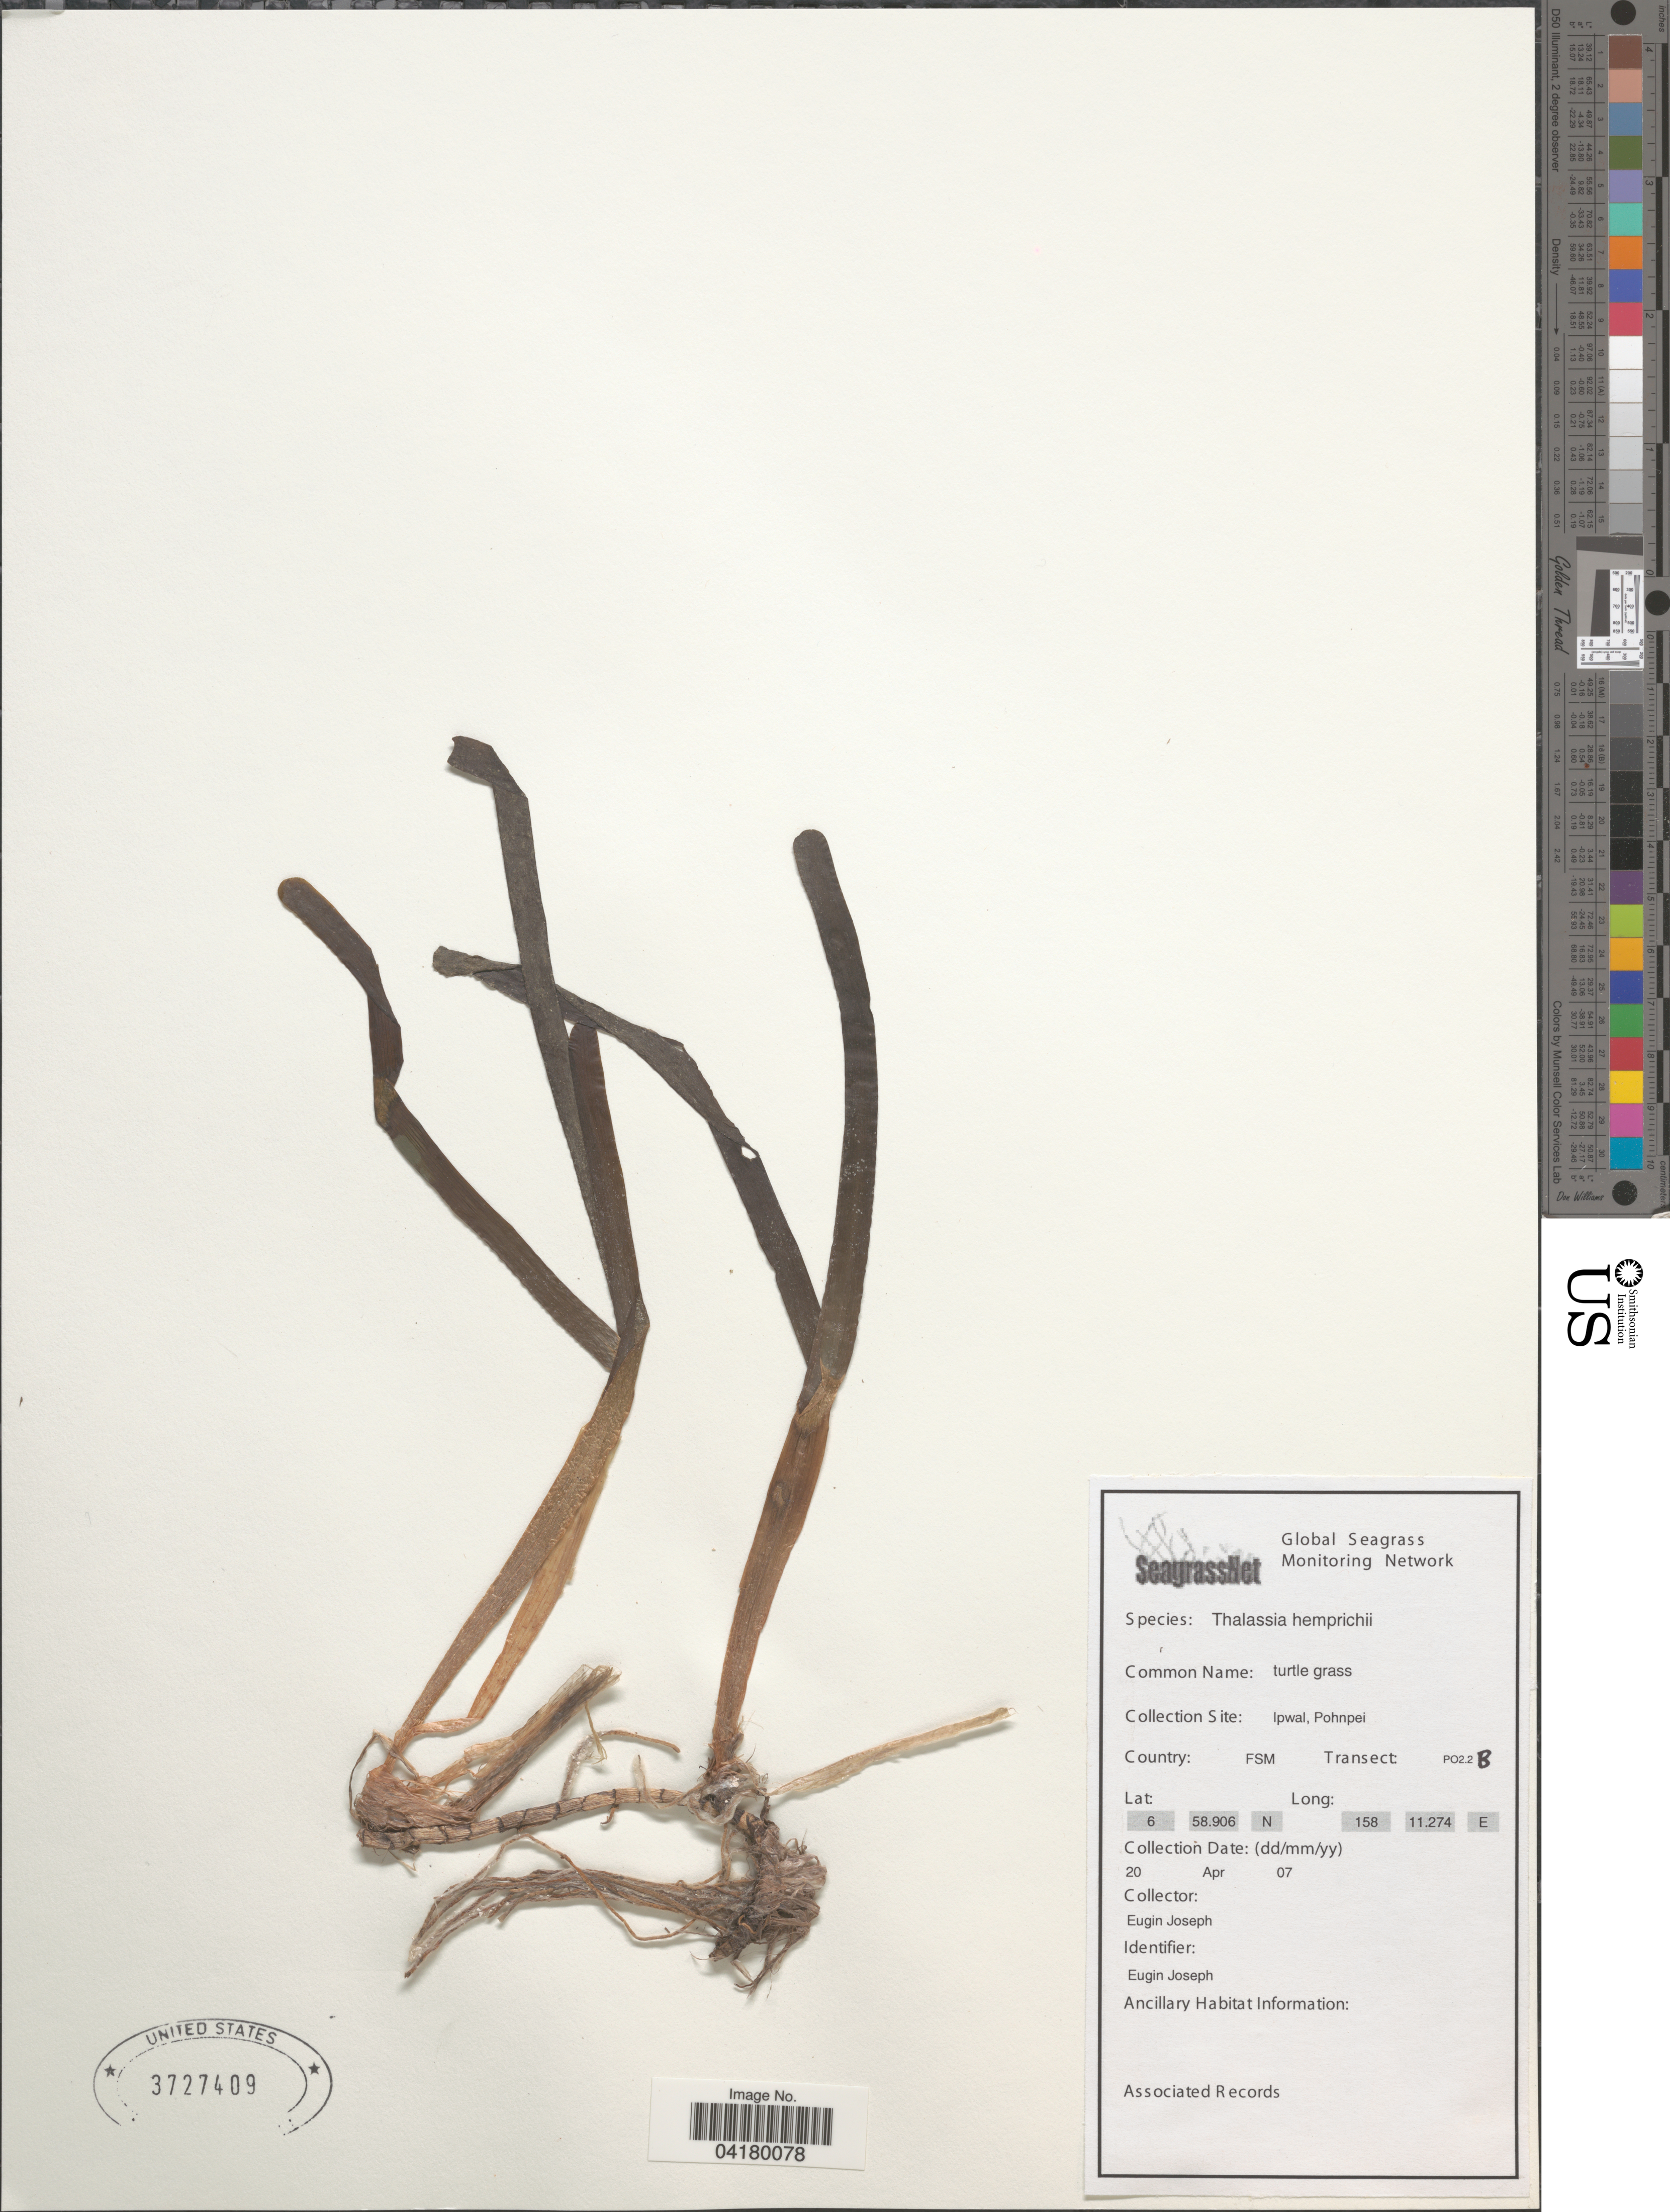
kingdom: Plantae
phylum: Tracheophyta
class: Liliopsida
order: Alismatales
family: Hydrocharitaceae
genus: Thalassia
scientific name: Thalassia hemprichii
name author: Asch.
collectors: E. Joseph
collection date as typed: Transcribed d/m/y: 20/4/7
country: Micronesia, Federated States of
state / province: Pohnpei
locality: Collection Site: Ipwal. Country: FSM. Transect: PO2.2B.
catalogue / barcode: US 3727409